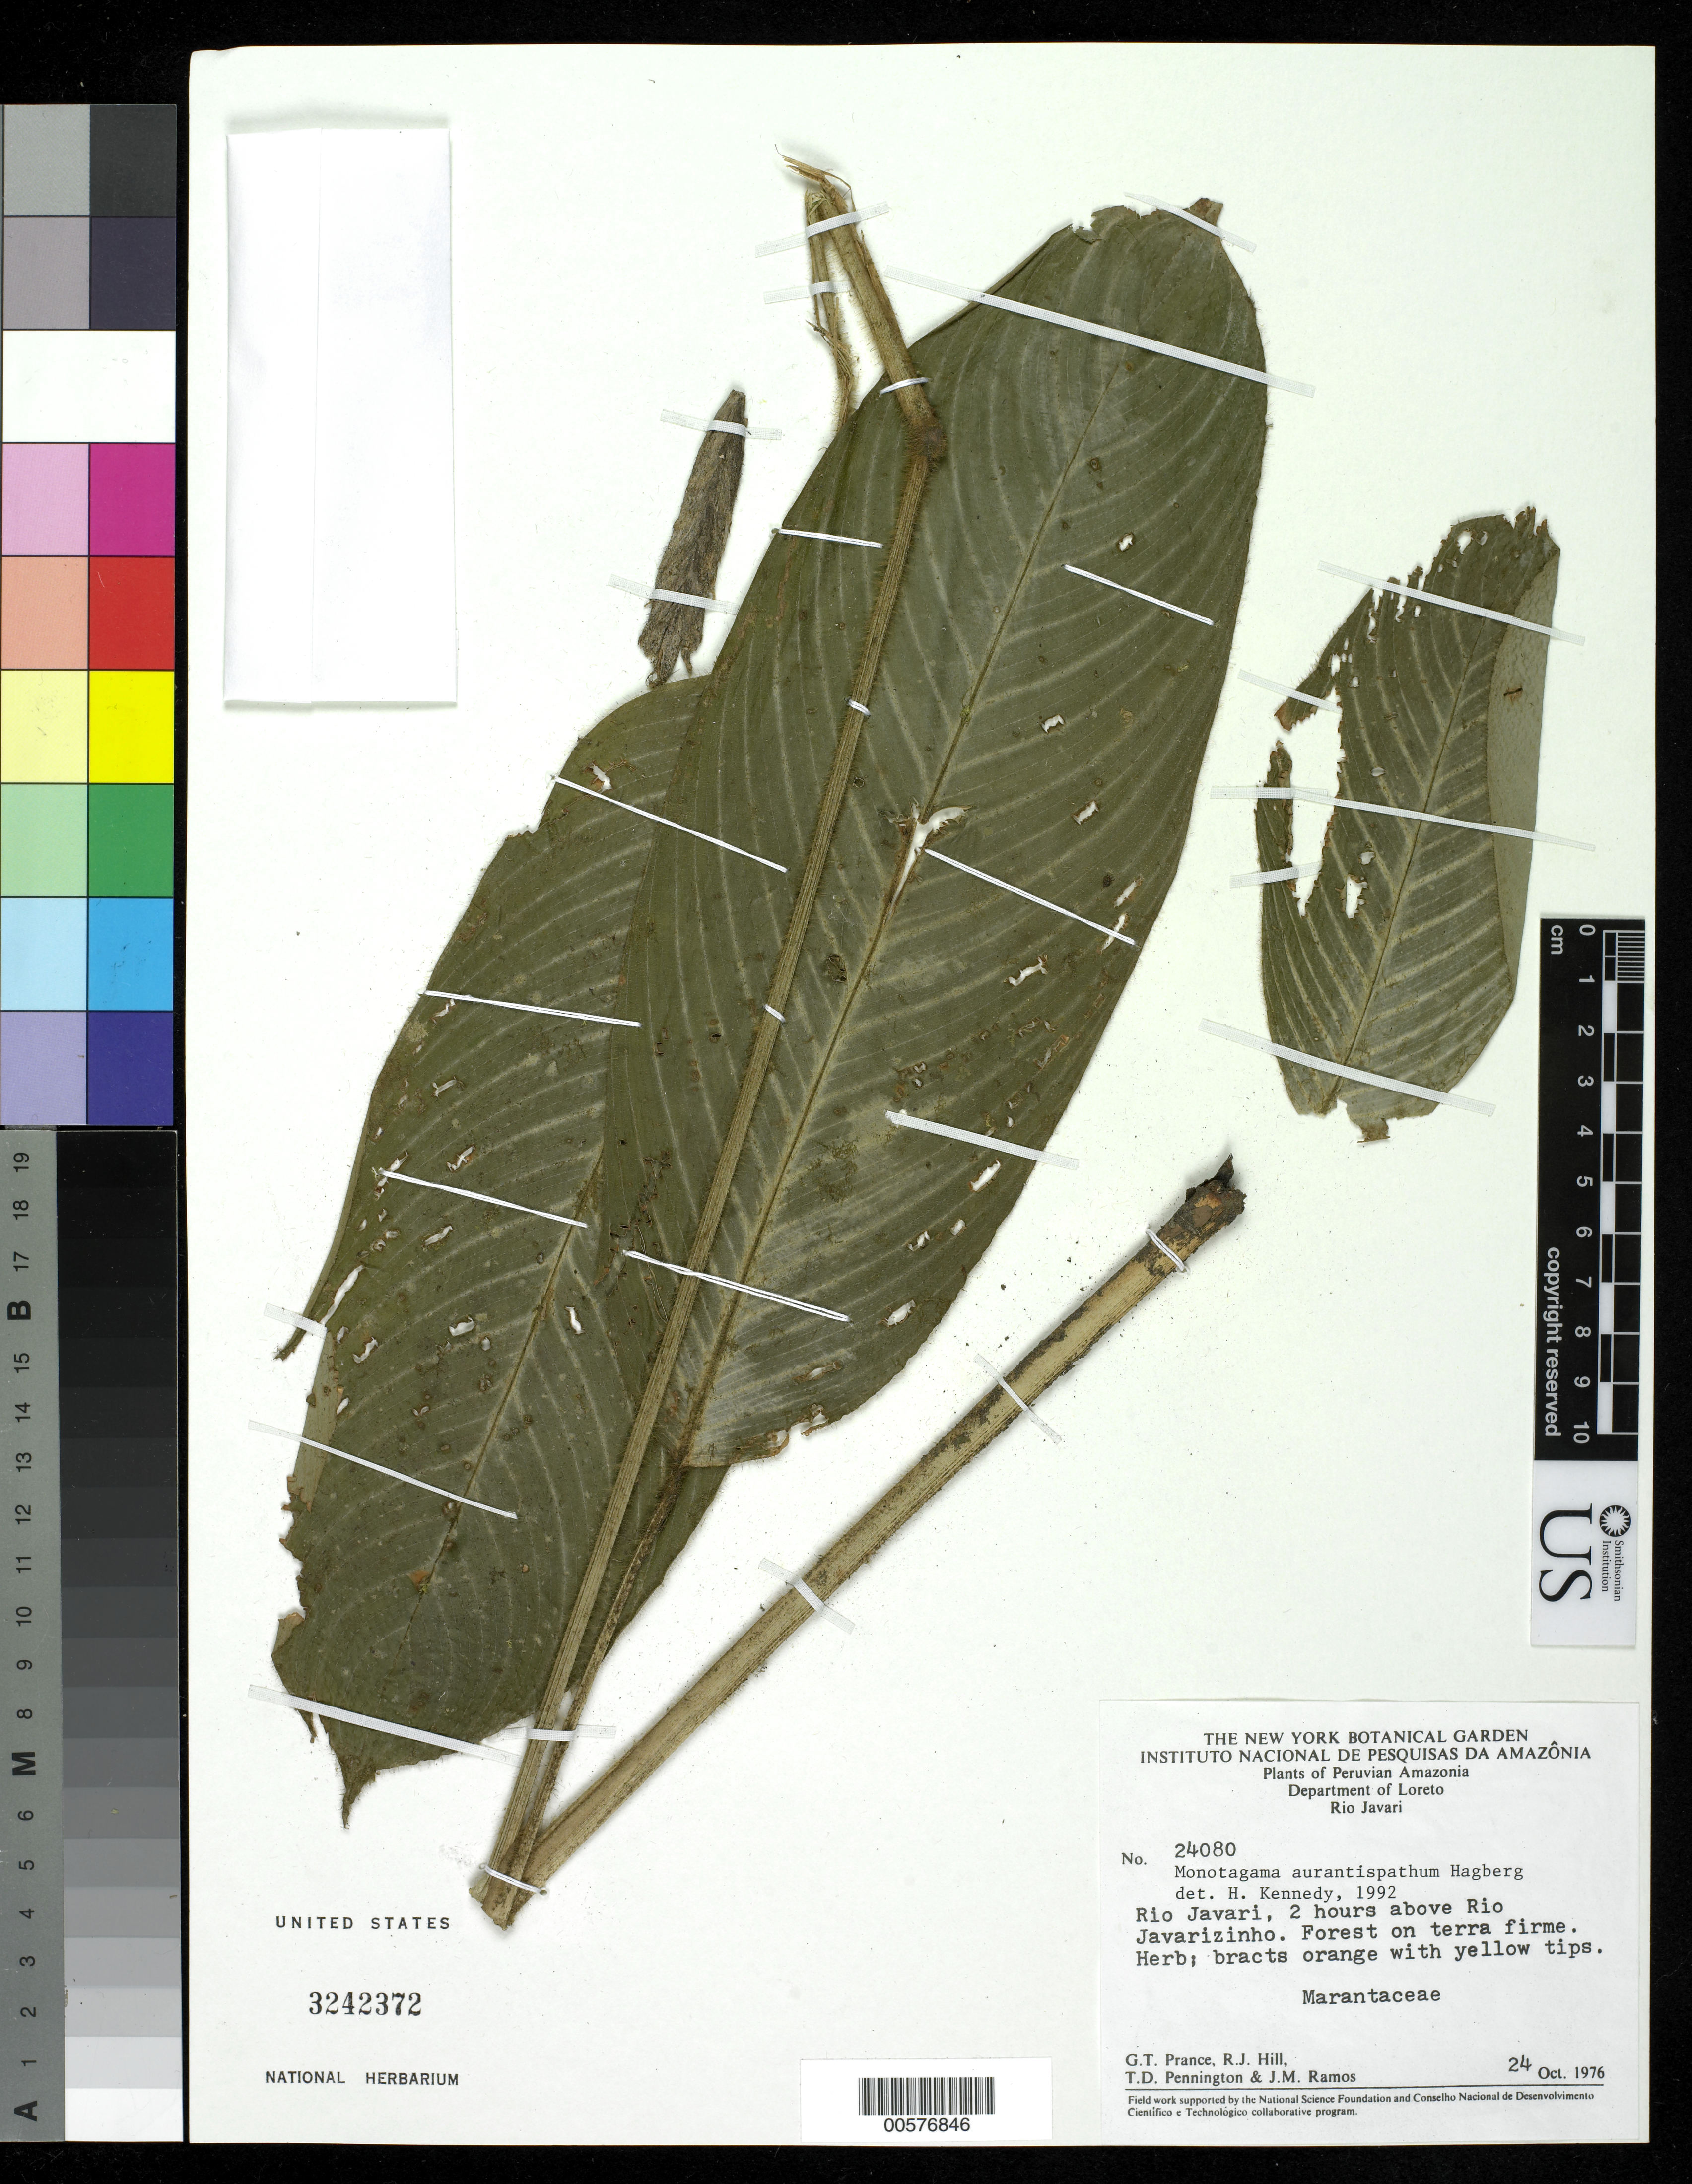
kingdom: Plantae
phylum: Tracheophyta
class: Liliopsida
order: Zingiberales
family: Marantaceae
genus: Monotagma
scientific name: Monotagma aurantispathum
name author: Hagberg & R. Erikss.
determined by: Kennedy, Helen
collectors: G. T. Prance, R. J. Hill, T. Dai & J. M. Ramos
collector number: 24080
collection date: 1976-10-24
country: Peru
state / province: Loreto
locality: Rio Javari, 2 hours above Rio Javarizinho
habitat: Forest on terra firme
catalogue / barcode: US 3242372